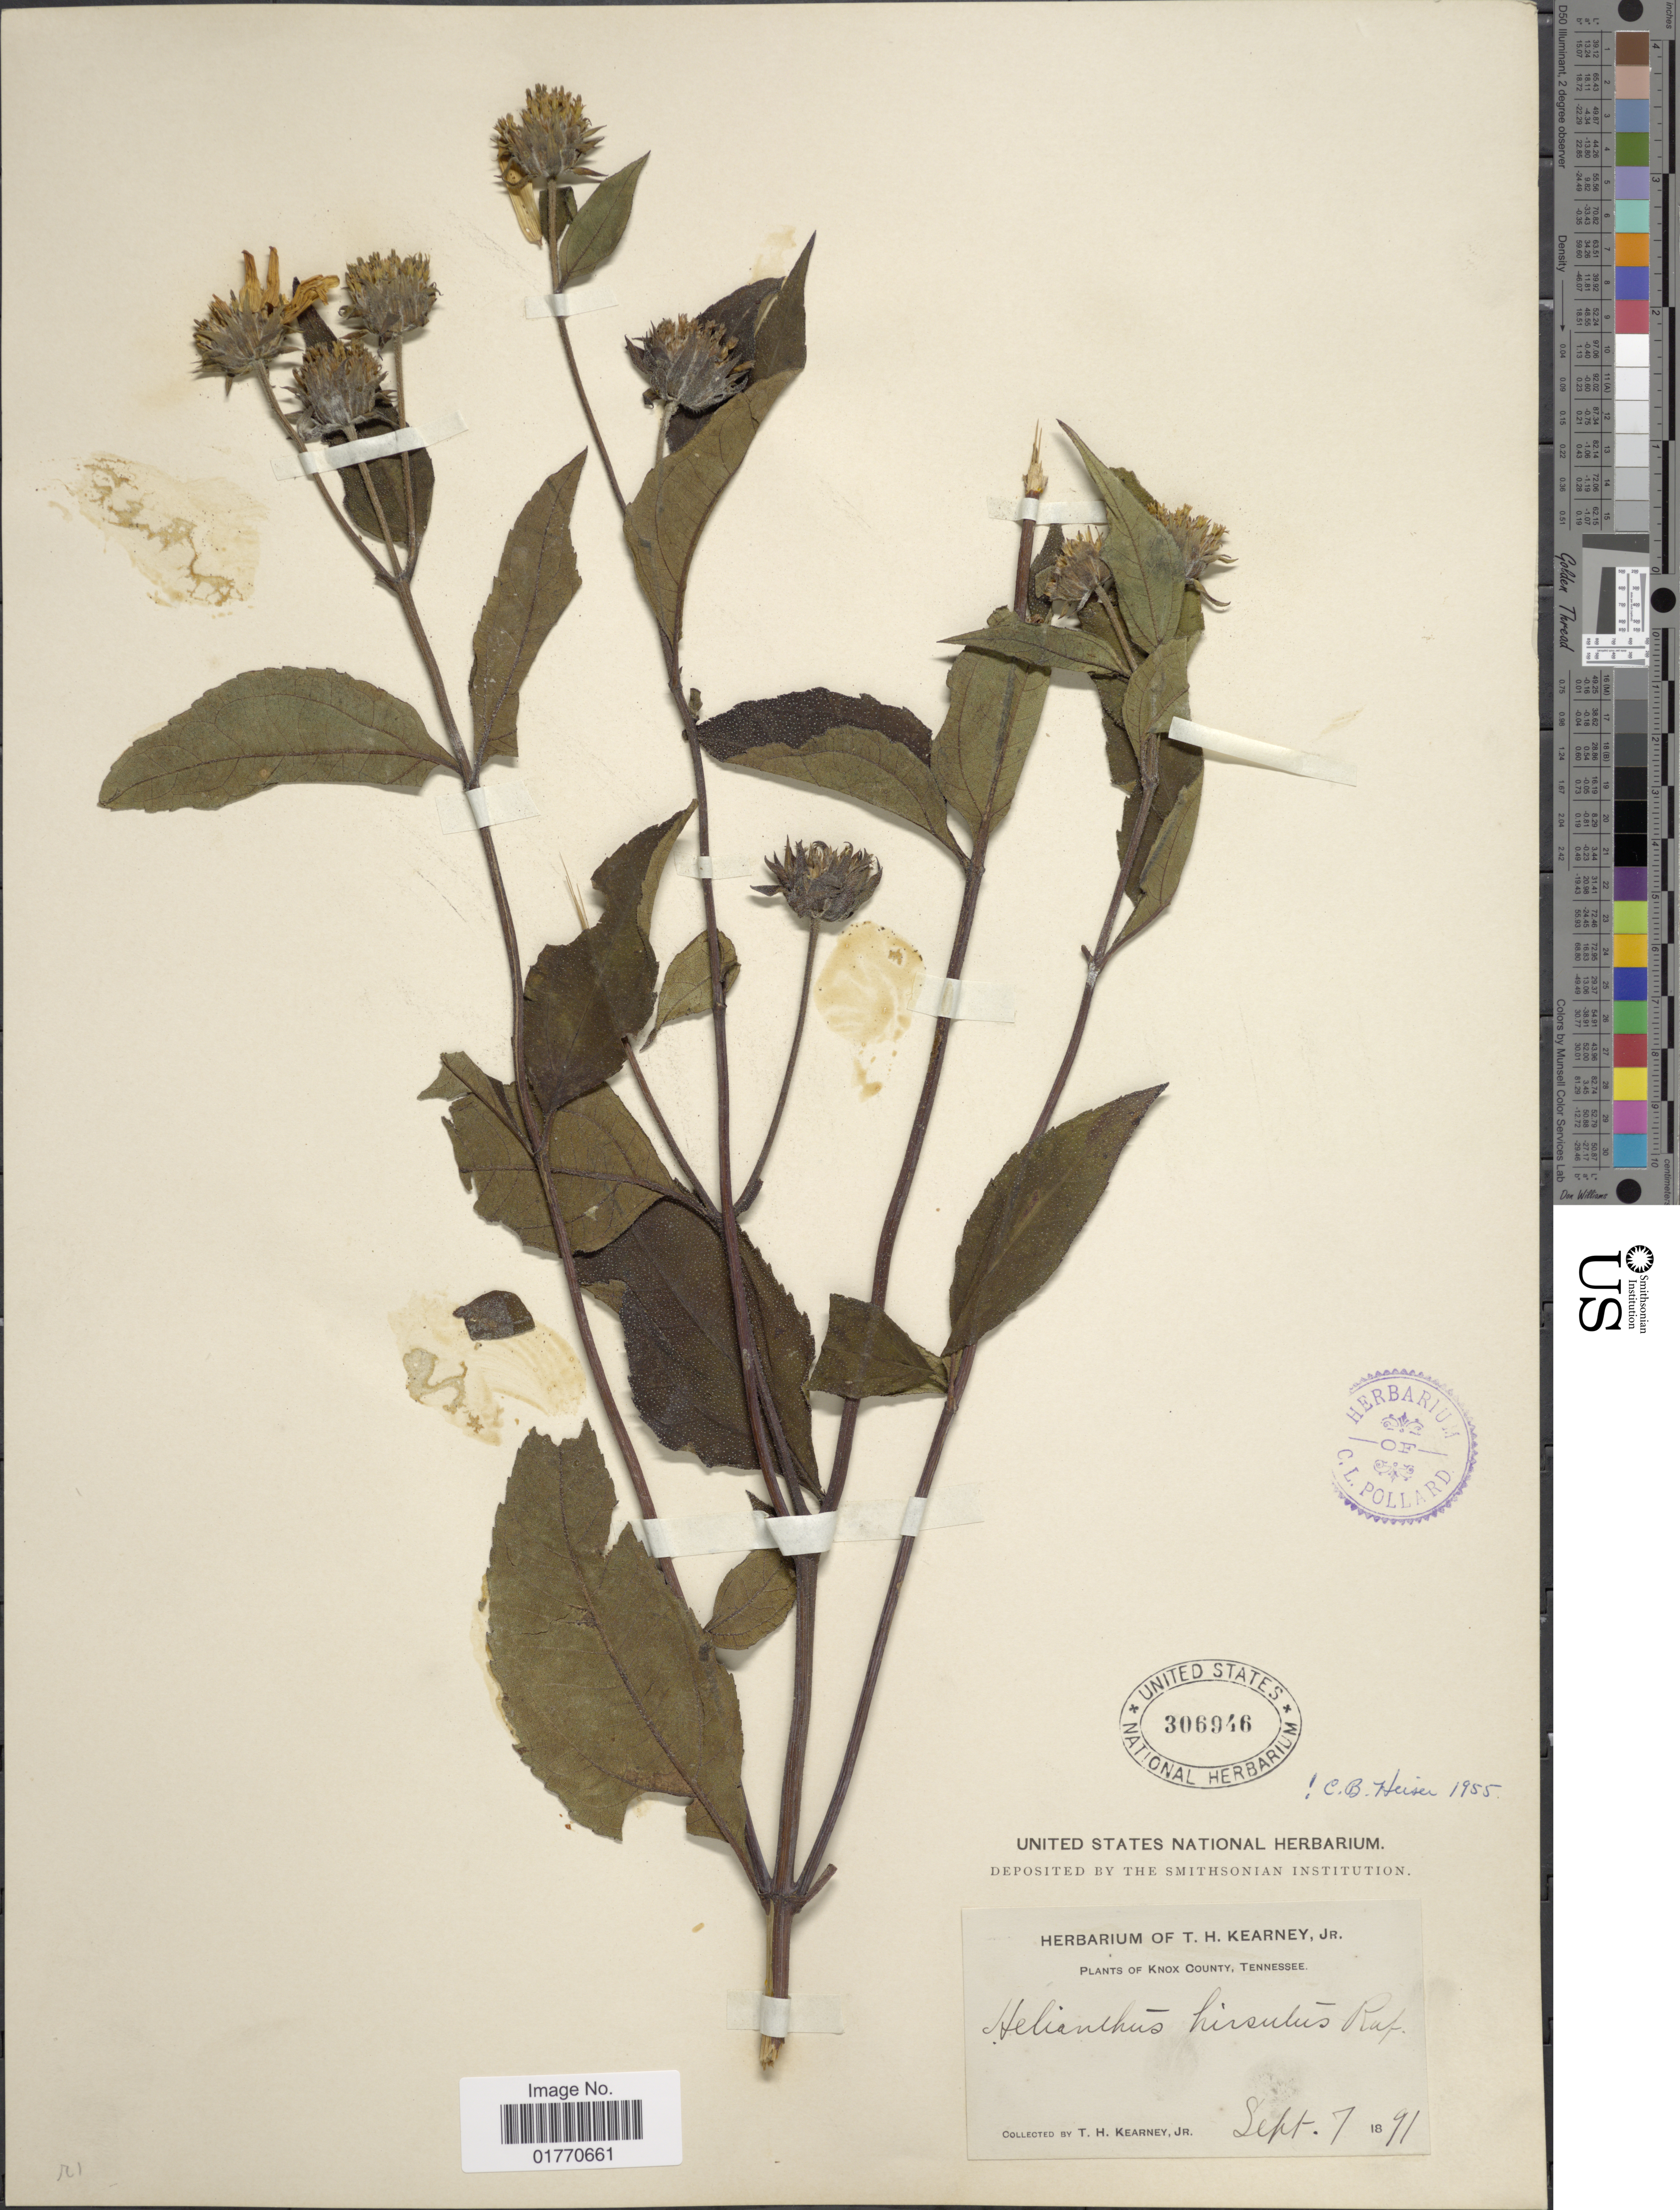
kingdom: Plantae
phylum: Tracheophyta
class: Magnoliopsida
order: Asterales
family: Asteraceae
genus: Helianthus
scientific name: Helianthus hirsutus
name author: Raf.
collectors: T. H. Kearney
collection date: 1891-09-07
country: United States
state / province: Tennessee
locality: Knox County.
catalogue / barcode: US 306946